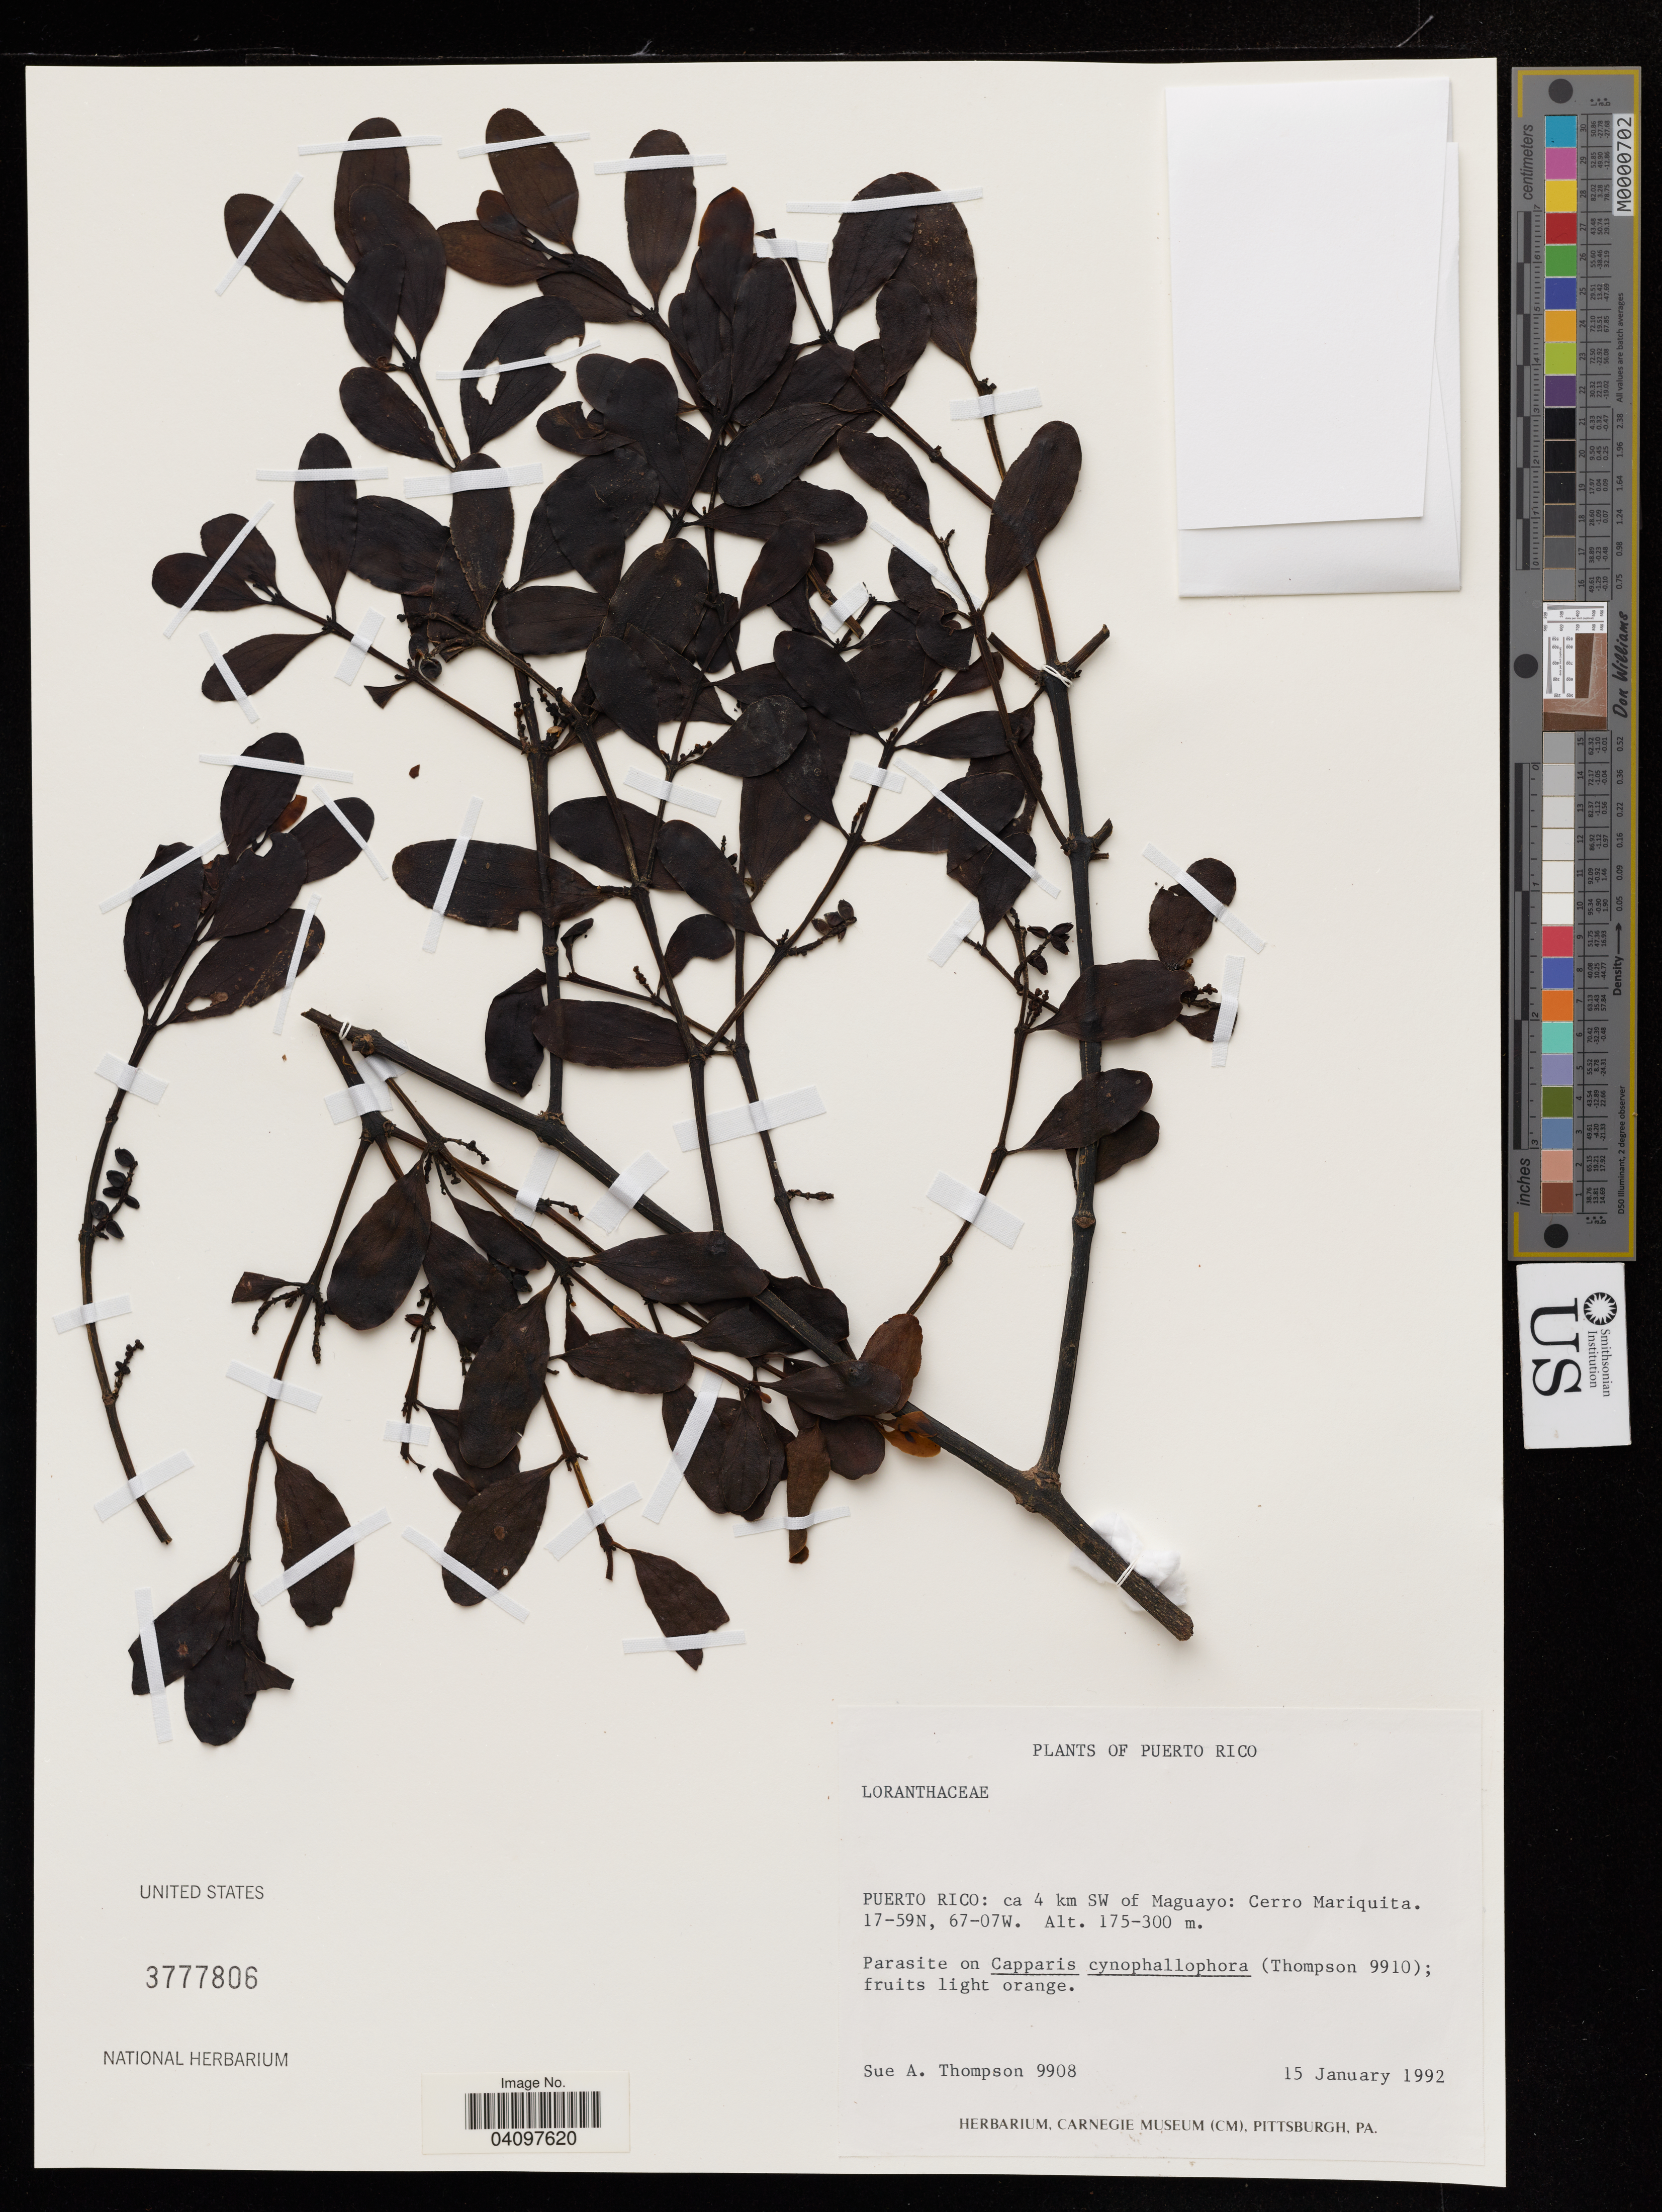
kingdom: Plantae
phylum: Tracheophyta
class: Magnoliopsida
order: Santalales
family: Loranthaceae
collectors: S. A. Thompson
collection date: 1992-01-15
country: Puerto Rico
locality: Ca 4 km SW of Maguayo: Cerro Mariquita.